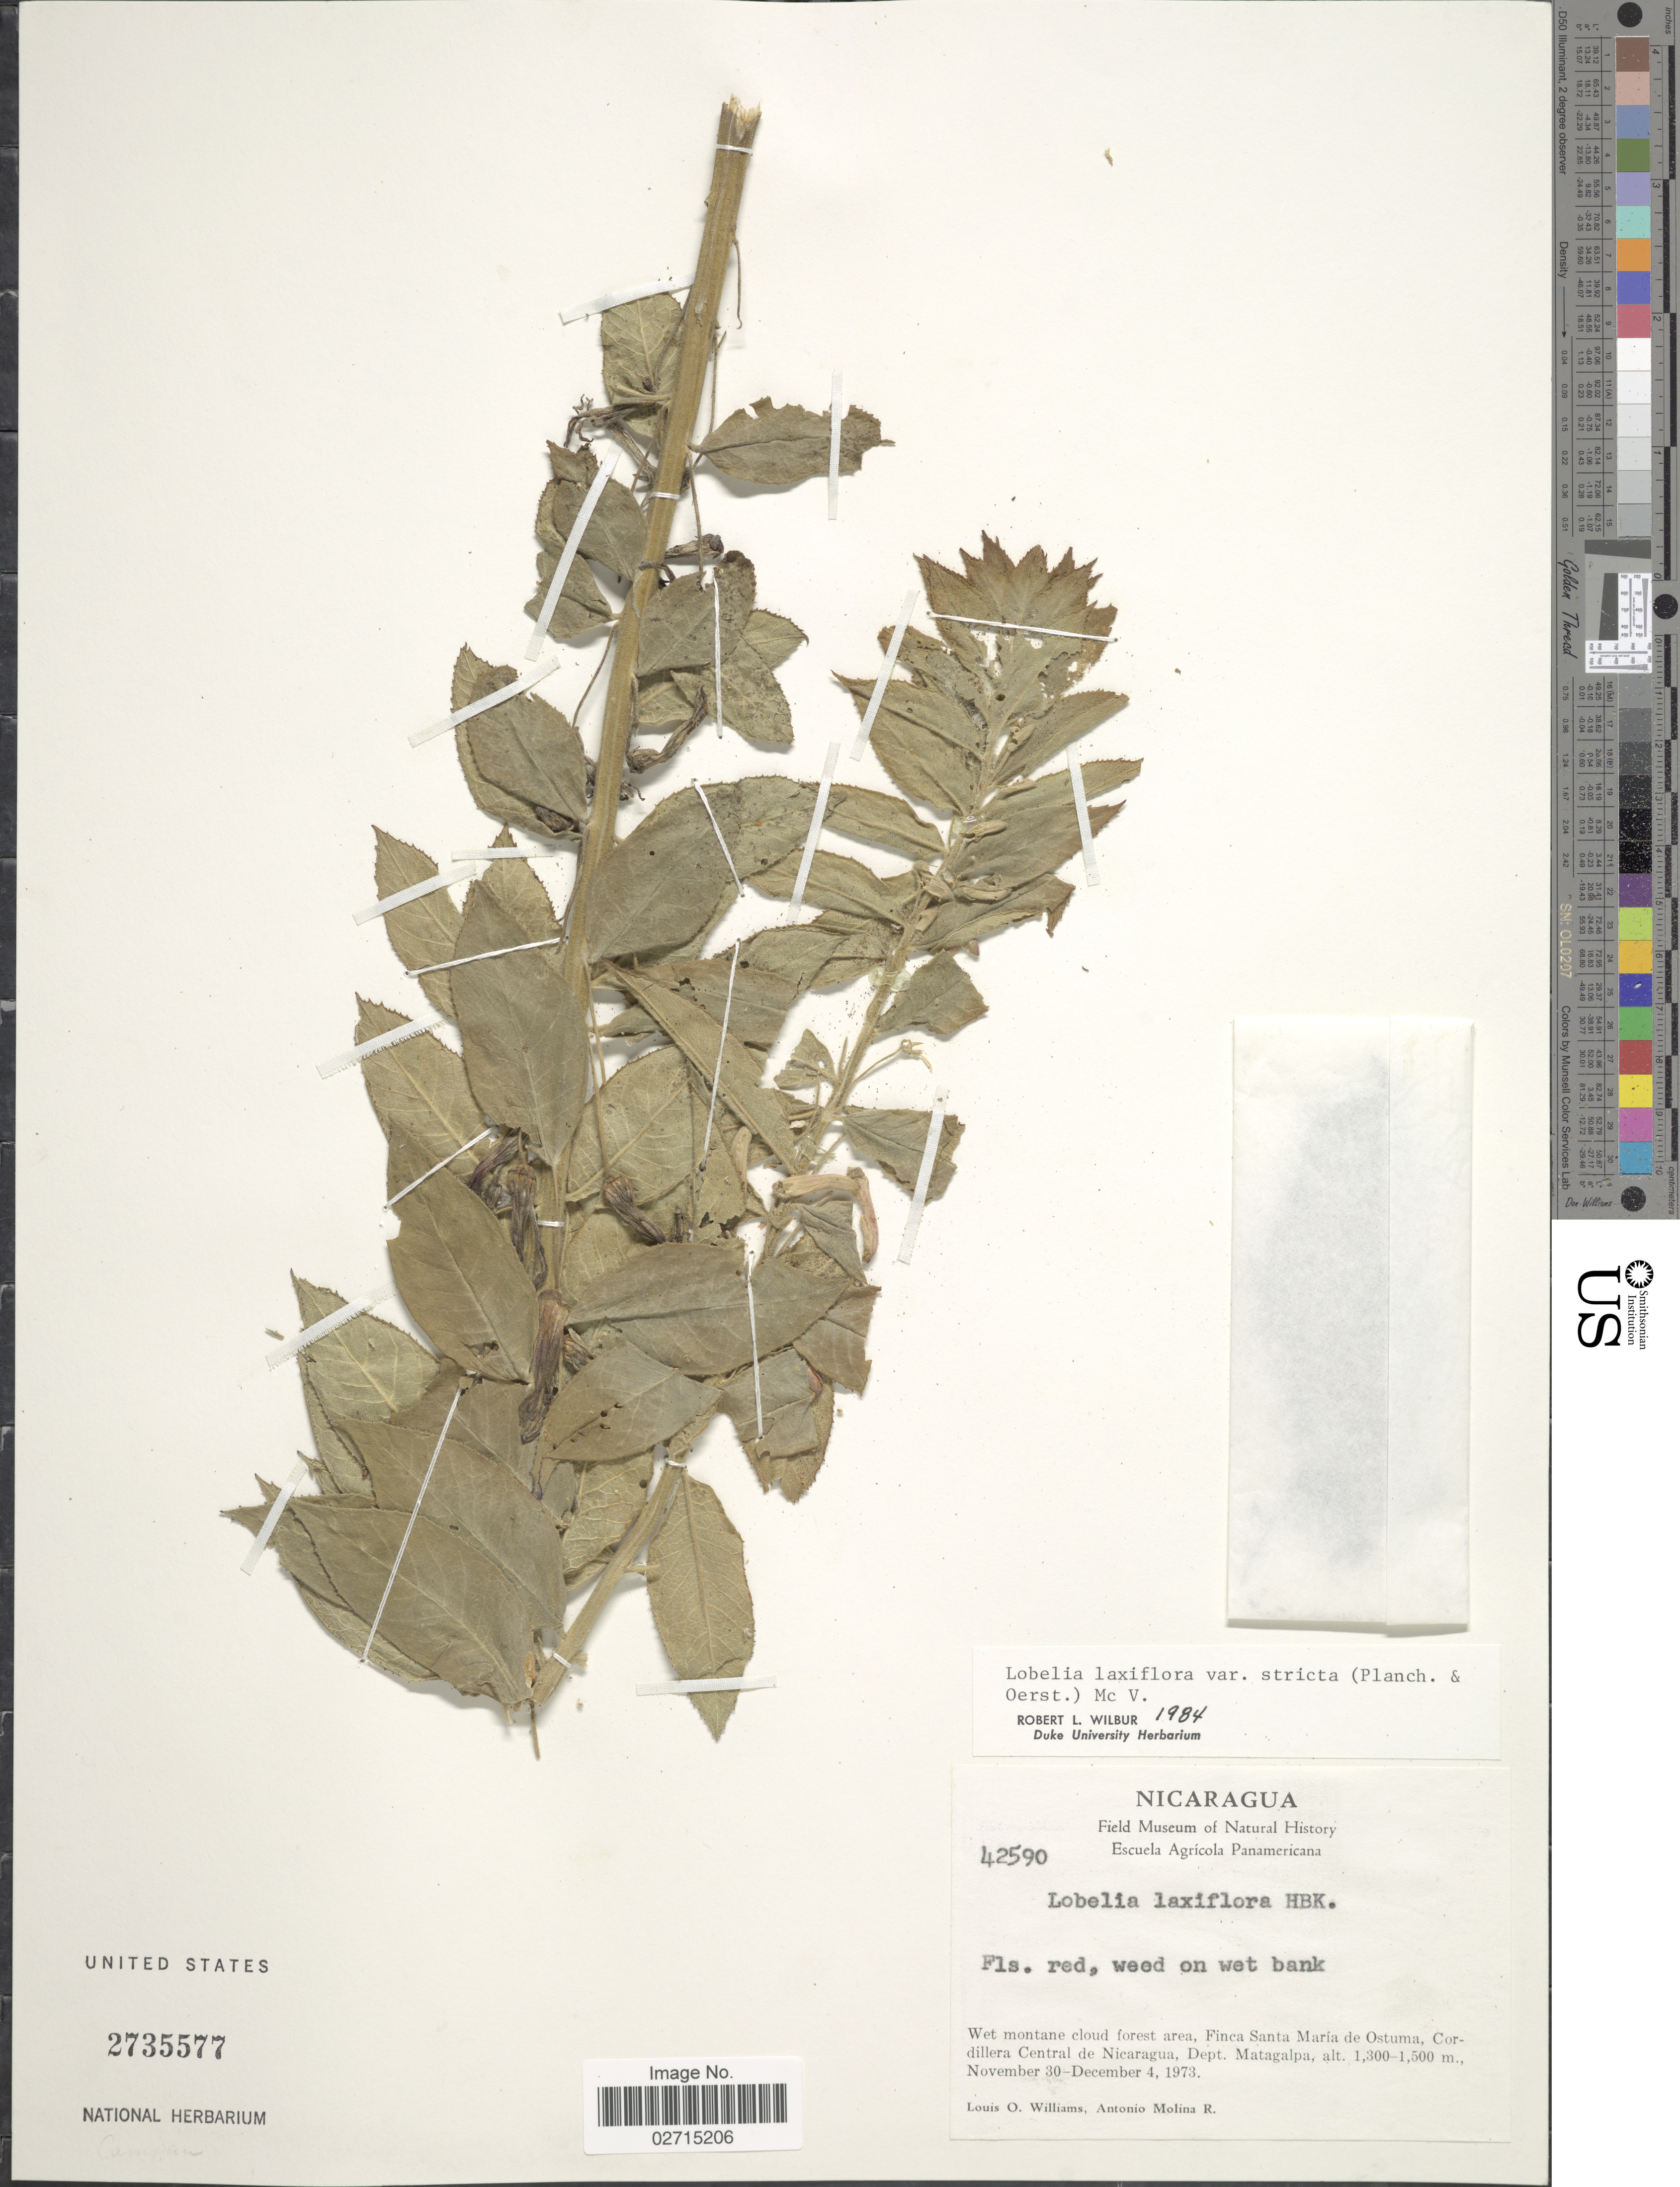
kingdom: Plantae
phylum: Tracheophyta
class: Magnoliopsida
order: Asterales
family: Campanulaceae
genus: Lobelia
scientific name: Lobelia laxiflora var. stricta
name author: (Planch. & Oerst.) McVaugh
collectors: L. O. Williams & A. Molina R.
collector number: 42590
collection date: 1973-11-30/1973-12-04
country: Nicaragua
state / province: Matagalpa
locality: Wet montane cloud forest area, Finca Santa María de Ostuma, Cordillera Central de Nicaragua, Dept. Matagalpa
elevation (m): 1300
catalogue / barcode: US 2735577